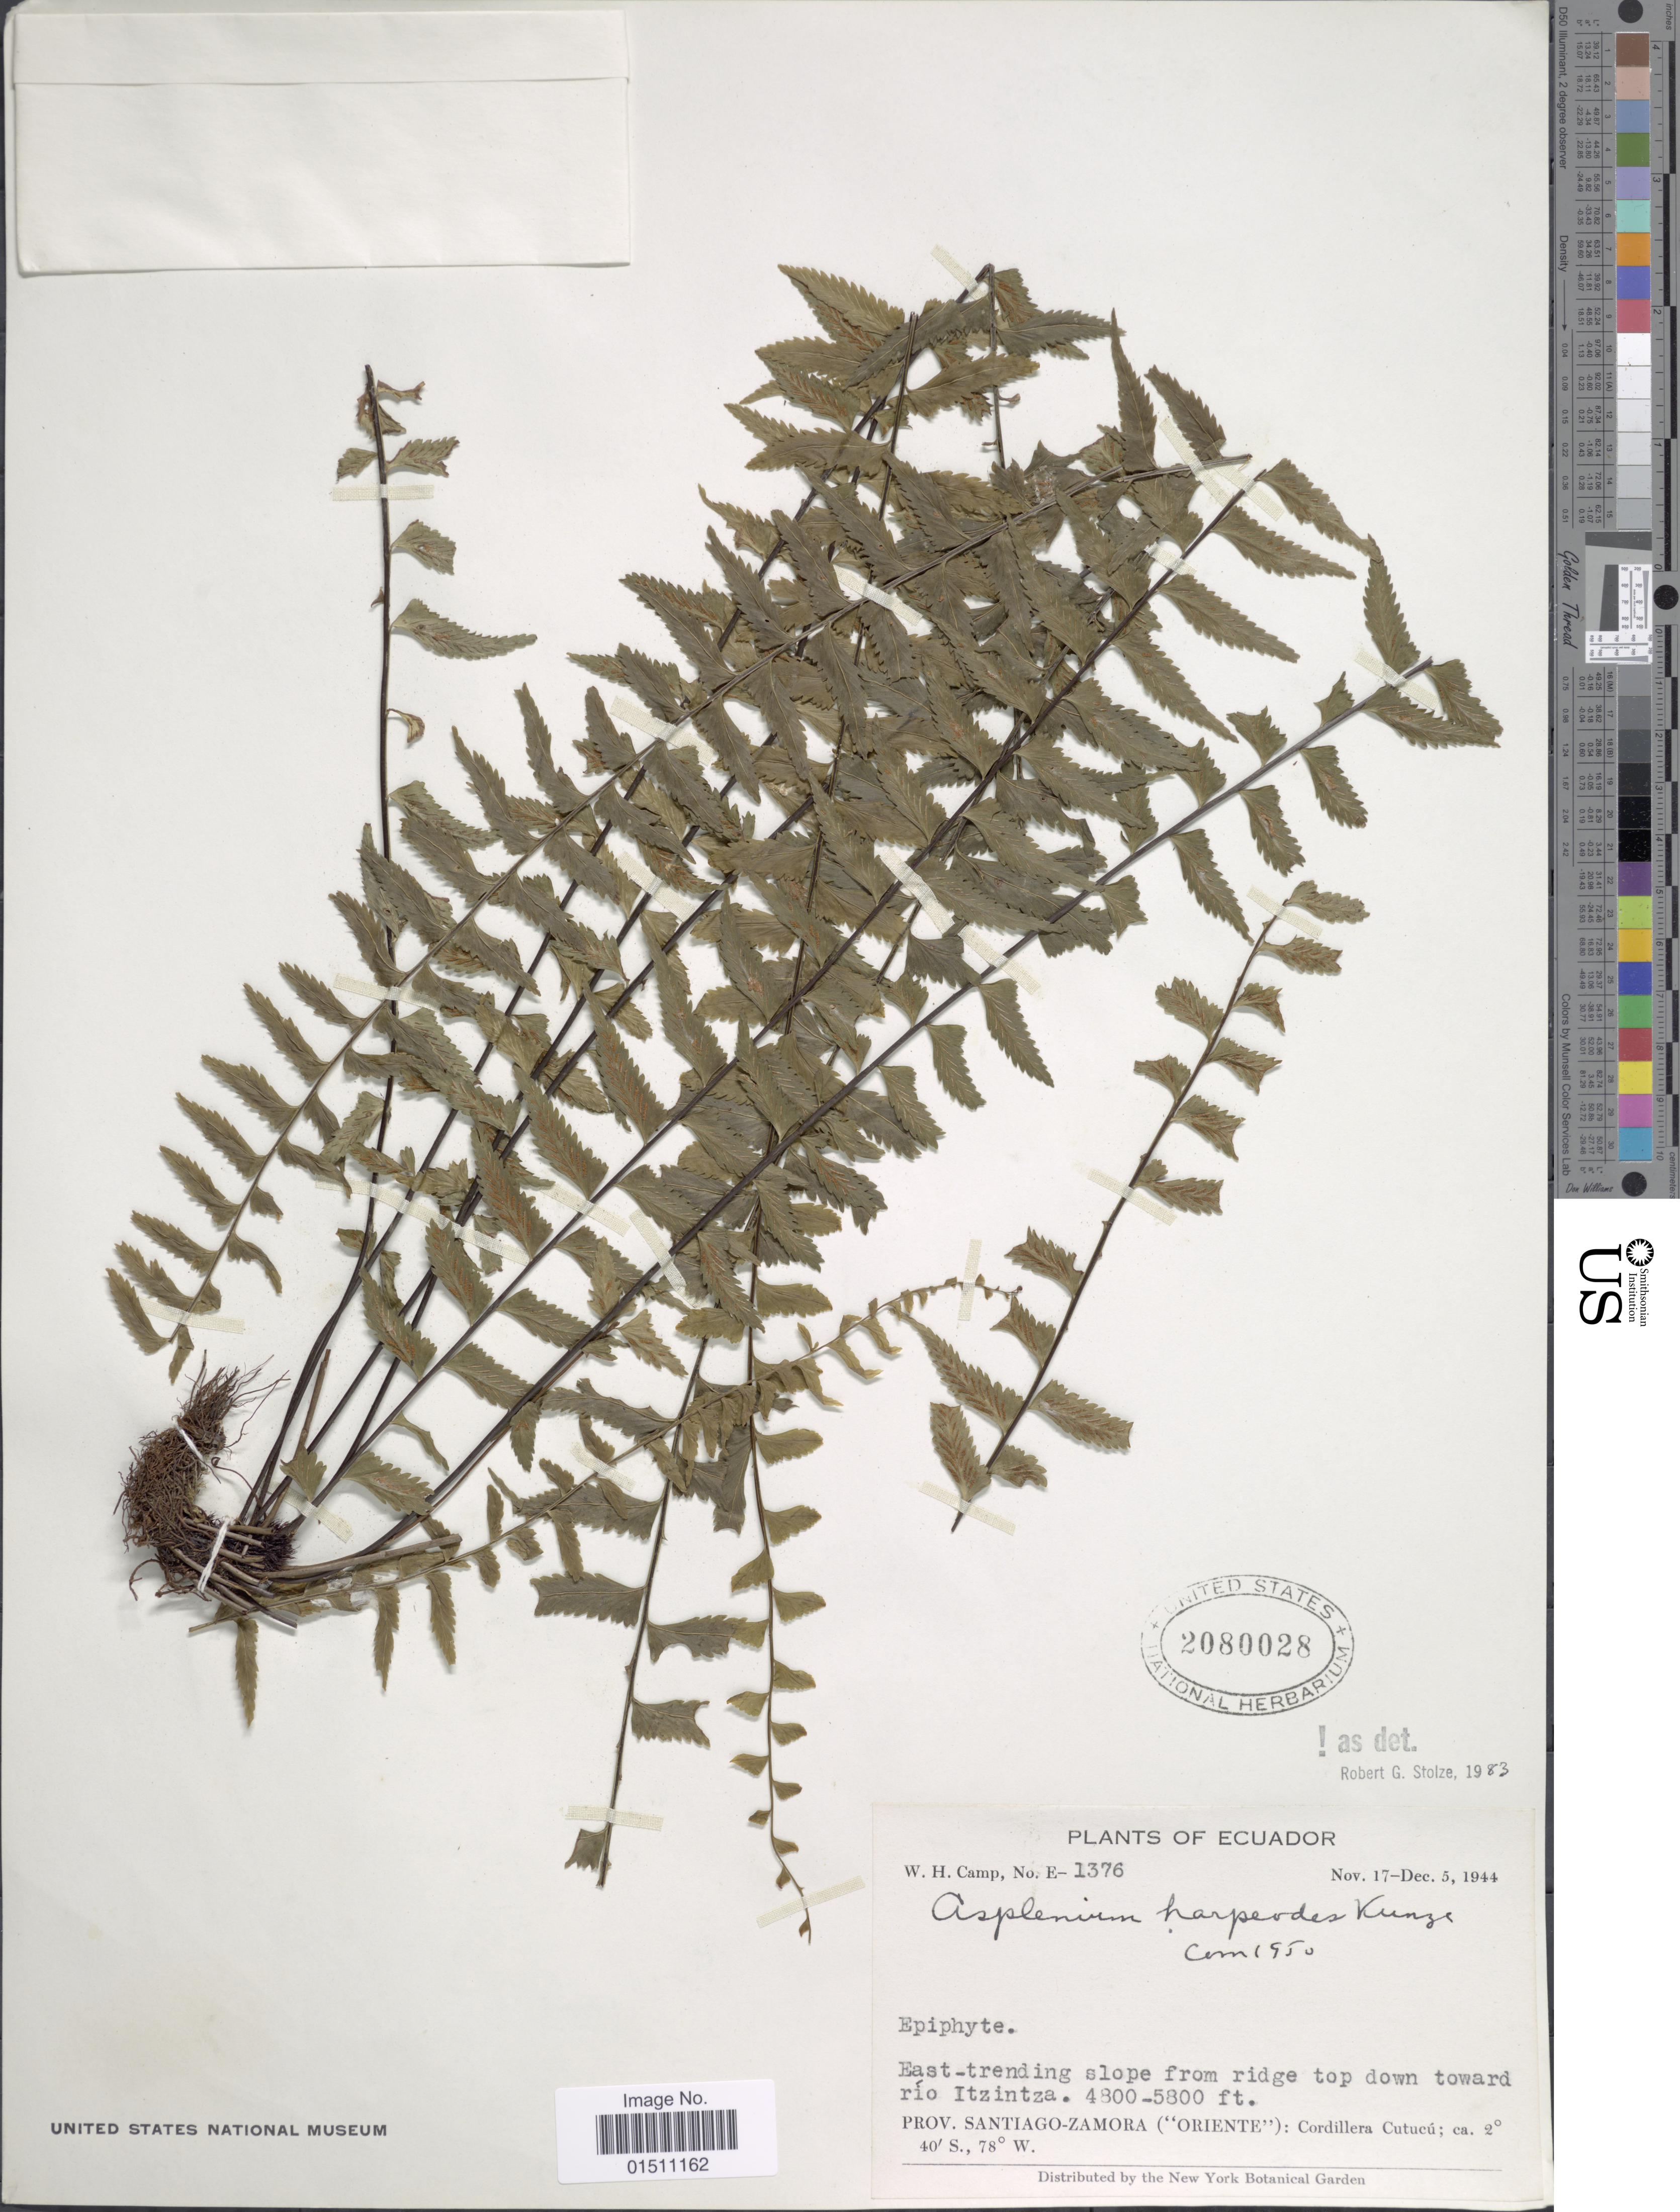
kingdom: Plantae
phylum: Tracheophyta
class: Polypodiopsida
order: Polypodiales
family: Aspleniaceae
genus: Asplenium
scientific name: Asplenium harpeodes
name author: Kunze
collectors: W. H. Camp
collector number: E-1376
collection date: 1944-11-17/1944-12-05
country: Ecuador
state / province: Zamora-Chinchipe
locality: Ecuador, East-trending slope from ridge top down toward río Itzintza, Prov. Santiago-Zamora ("Oriente"): Cordillera Cutucú.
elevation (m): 1463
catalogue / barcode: US 2080028